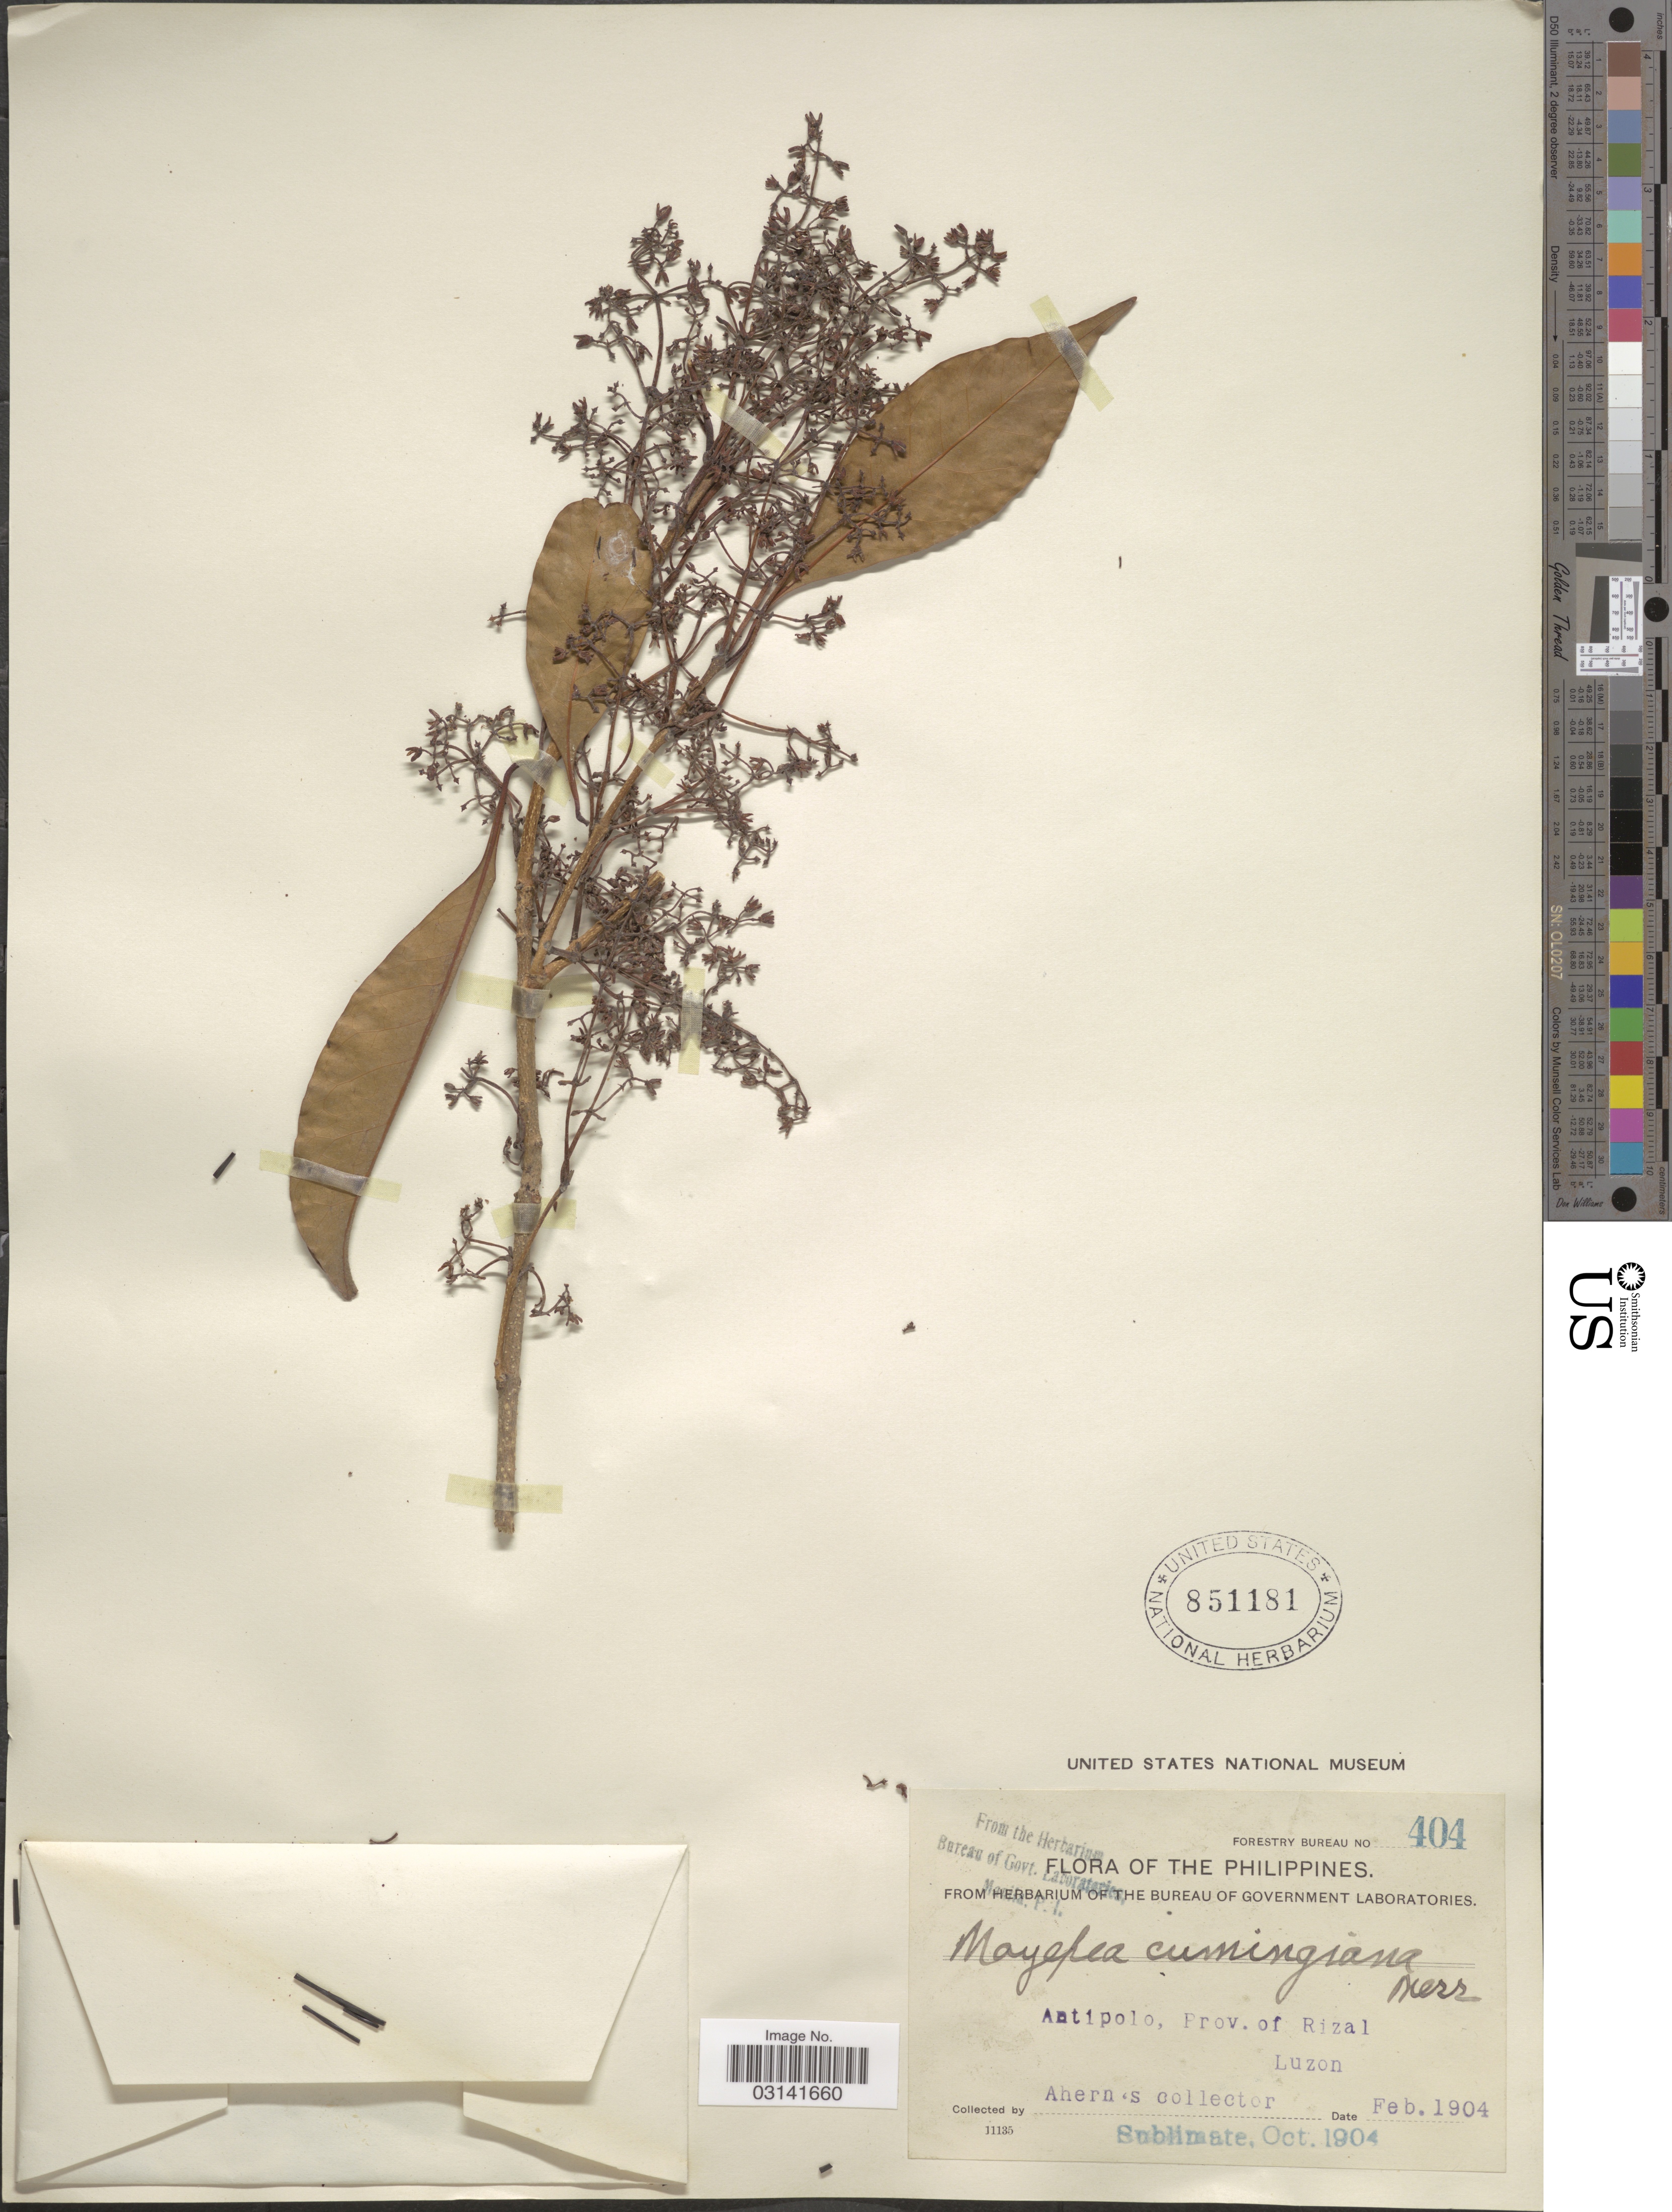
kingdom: Plantae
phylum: Tracheophyta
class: Magnoliopsida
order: Lamiales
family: Oleaceae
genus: Chionanthus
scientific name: Chionanthus ramiflorus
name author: Roxb.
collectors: Ahern's collector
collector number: Forestry Bureau 404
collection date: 1904-02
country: Philippines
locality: Antipolo, Prov. of Rizal. Luzon.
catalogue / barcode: US 851181